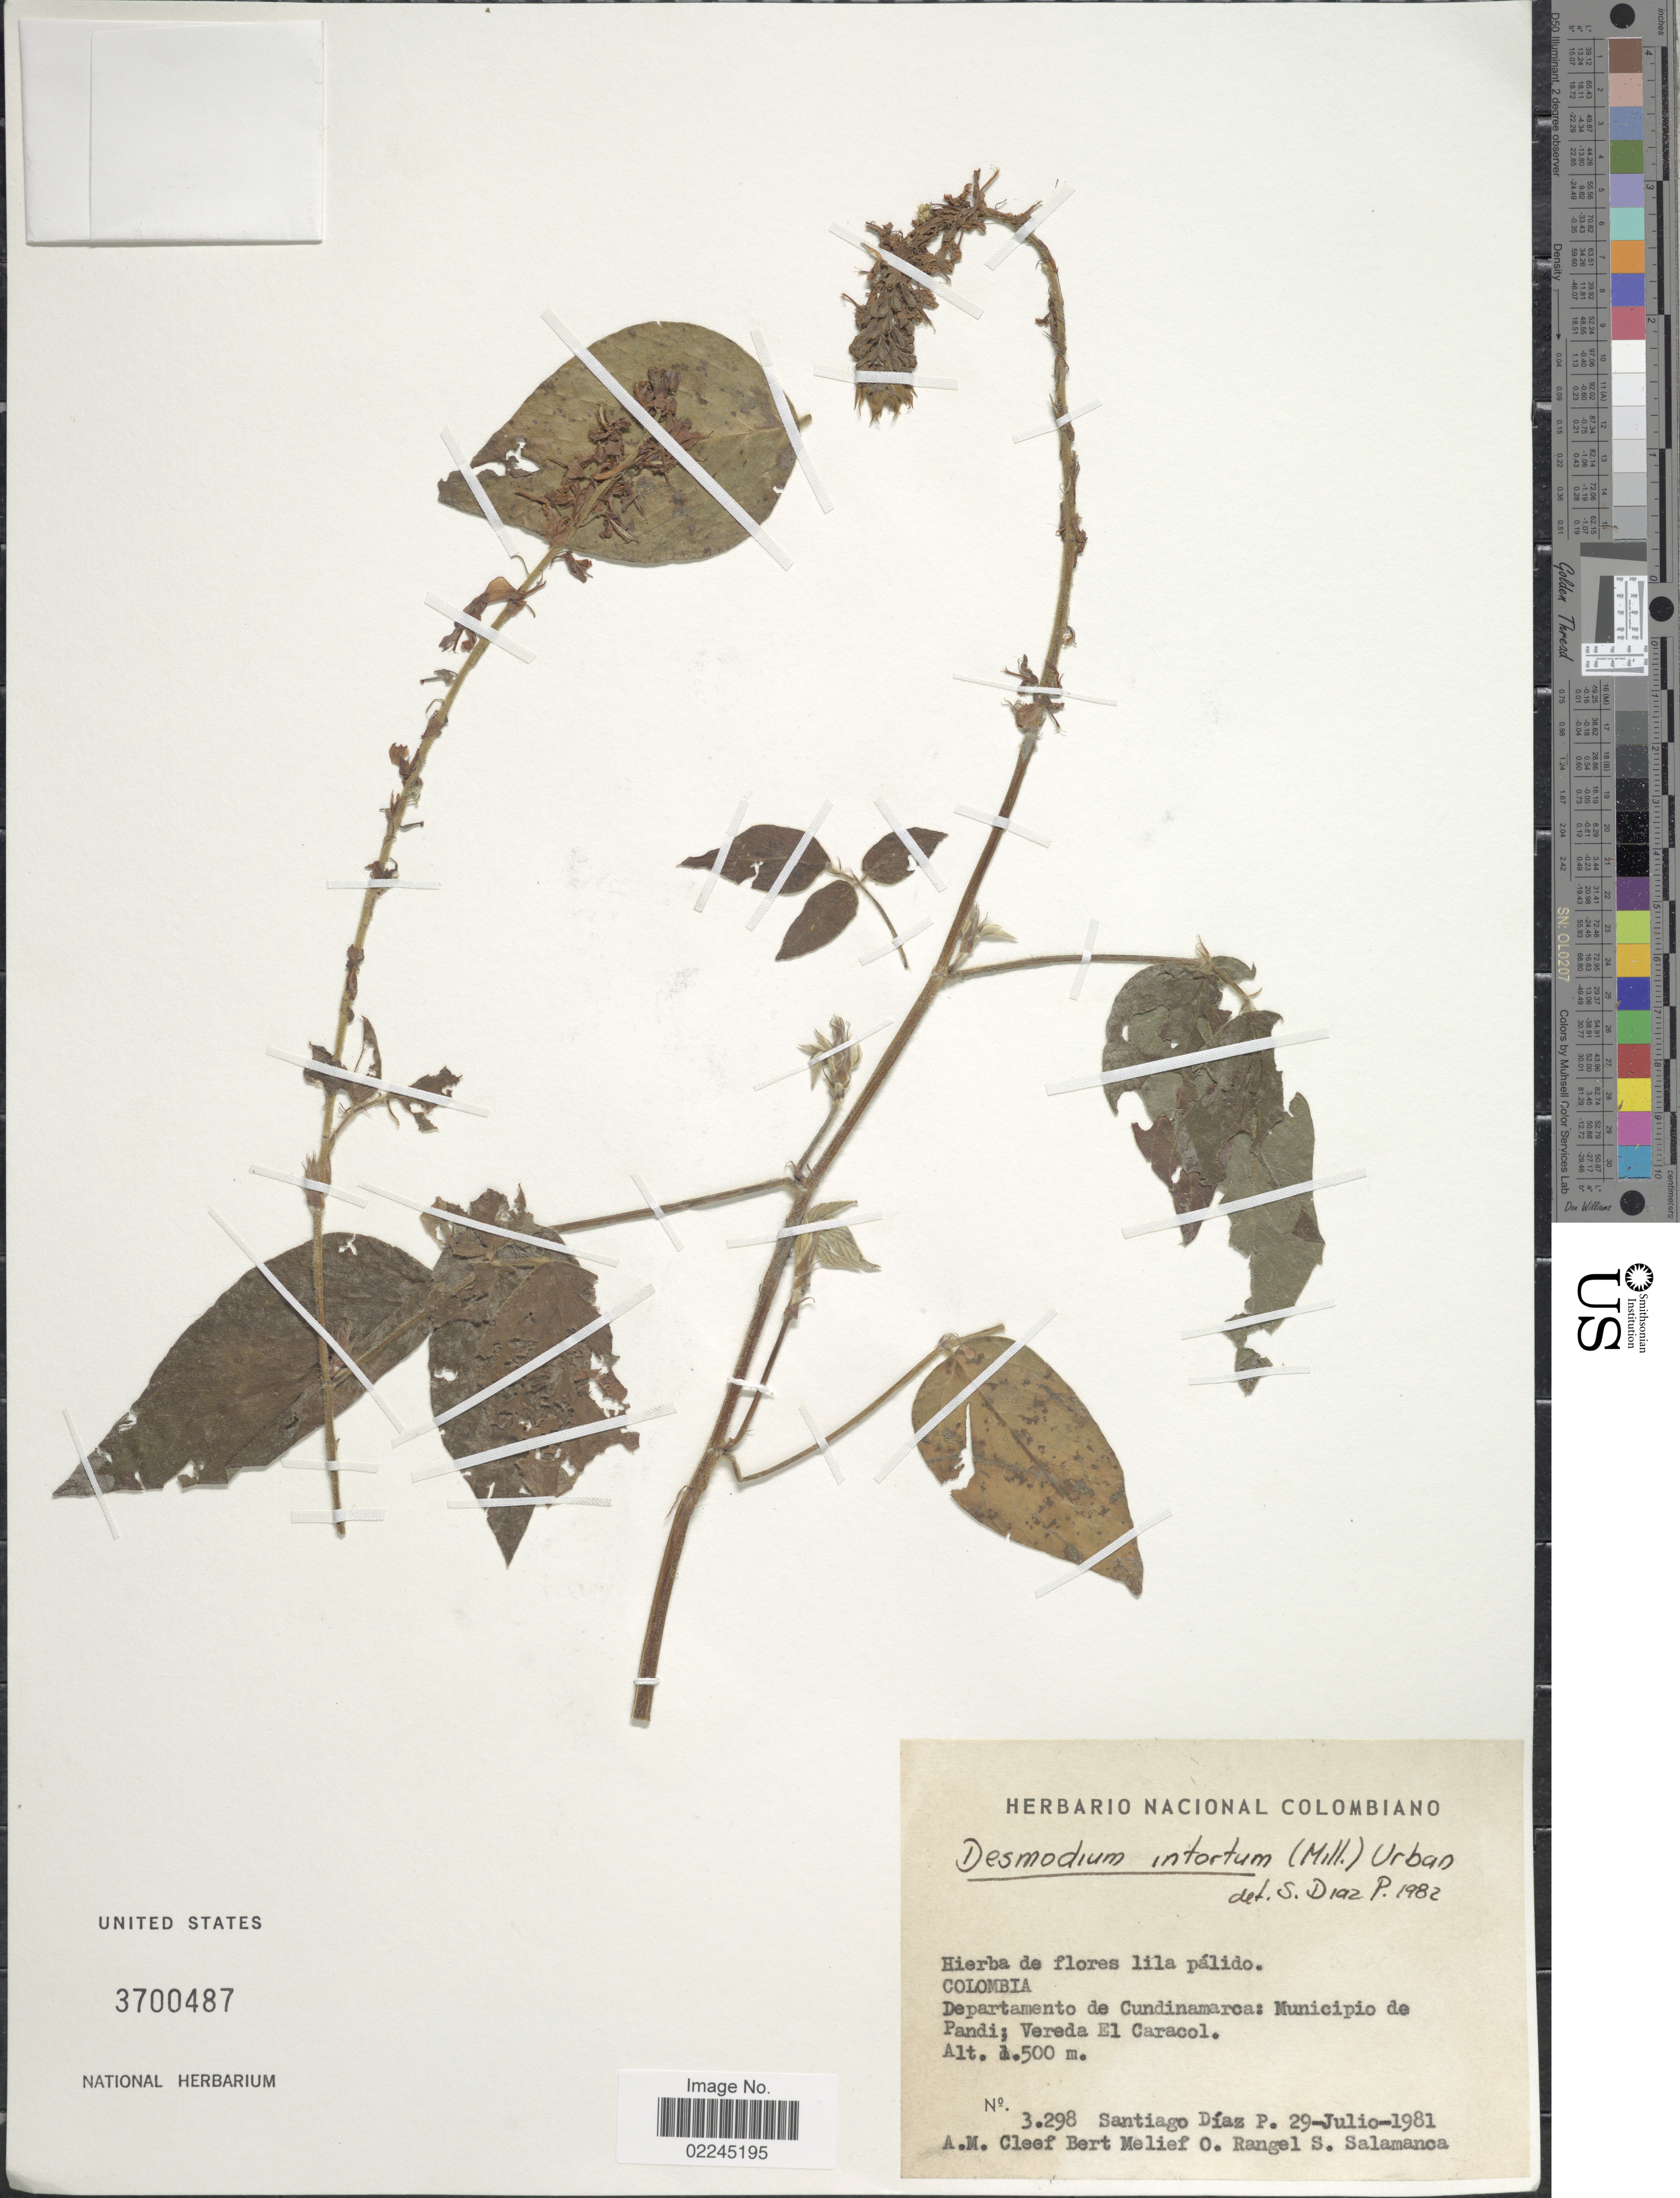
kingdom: Plantae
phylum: Tracheophyta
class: Magnoliopsida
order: Fabales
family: Fabaceae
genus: Desmodium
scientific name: Desmodium intortum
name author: (Mill.) Urb.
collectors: S. Díaz Píedrahíta, A. M. Cleef, B. Melief, O. Rangel & S. Salamanca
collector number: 3298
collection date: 1981-07-29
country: Colombia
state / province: Cundinamarca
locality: Departamento de Cundinamarca: Municipio de Pandi; Vereda El Caracol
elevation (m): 1500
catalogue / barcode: US 3700487